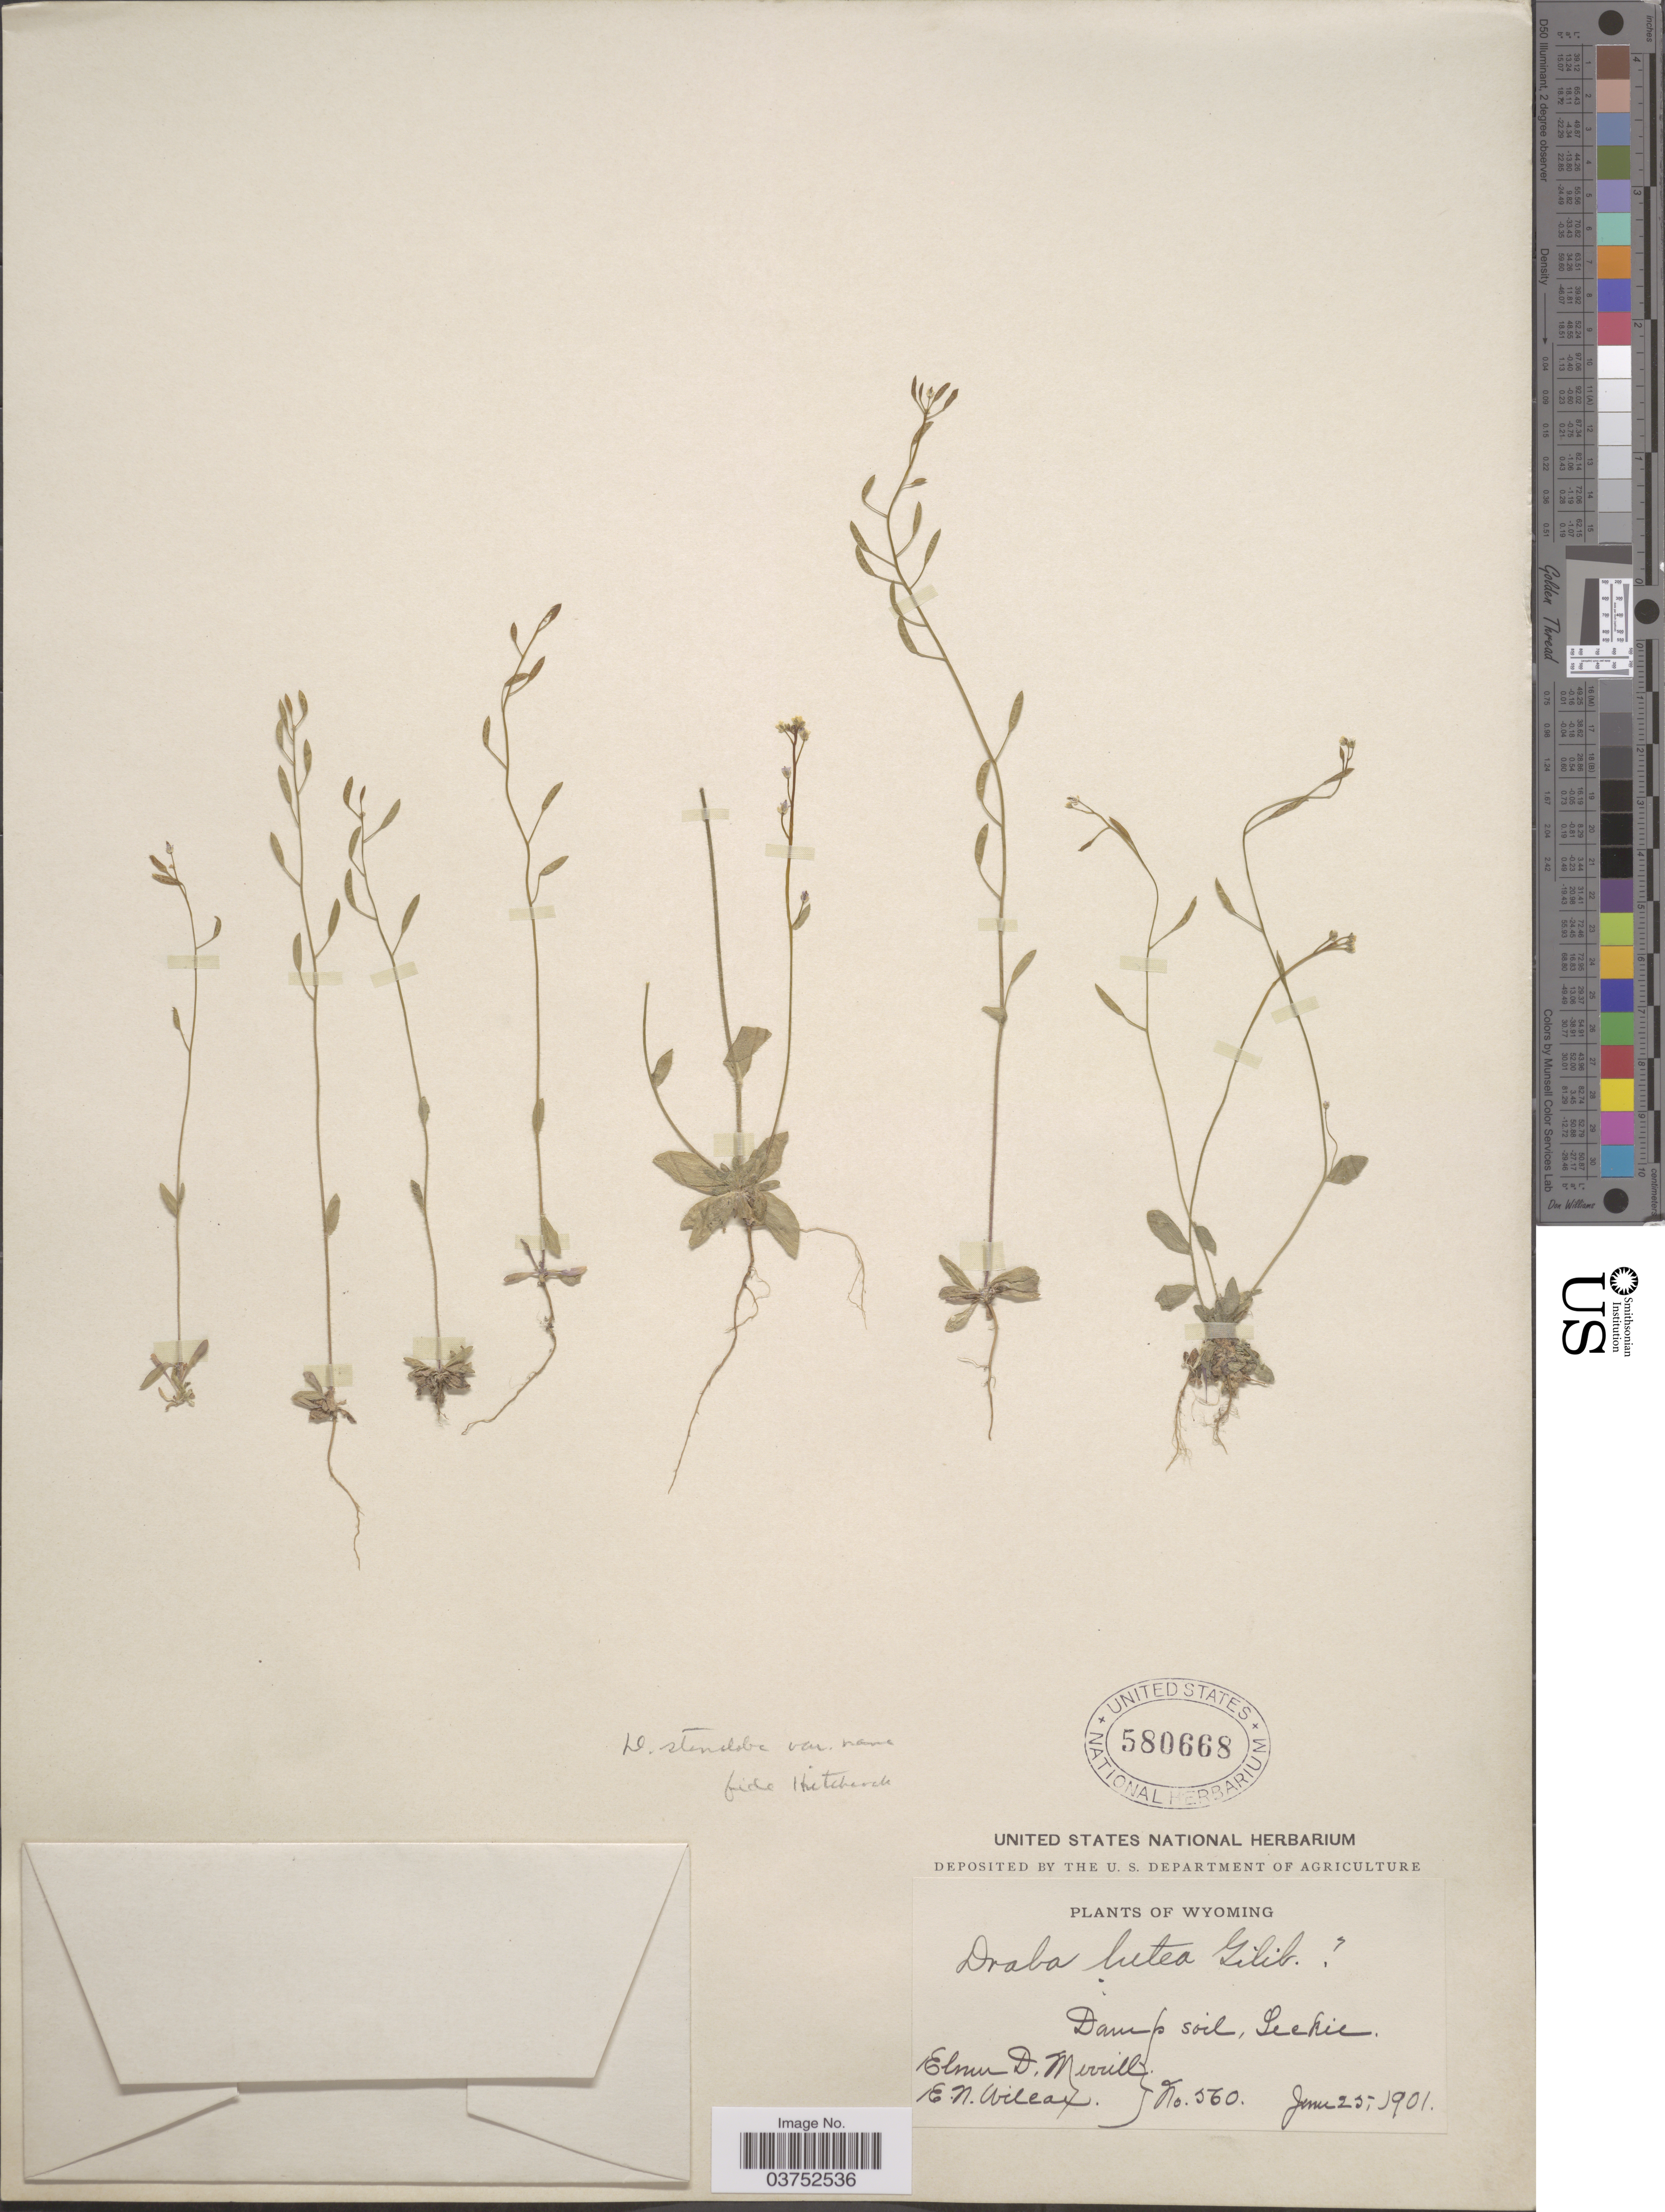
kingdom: Plantae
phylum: Tracheophyta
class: Magnoliopsida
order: Brassicales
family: Brassicaceae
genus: Draba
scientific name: Draba stenoloba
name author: Ledeb.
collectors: E. D. Merrill & E. Wilcox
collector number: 560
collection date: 1901-06-25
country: United States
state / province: Wyoming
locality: Leckie.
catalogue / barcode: US 580668